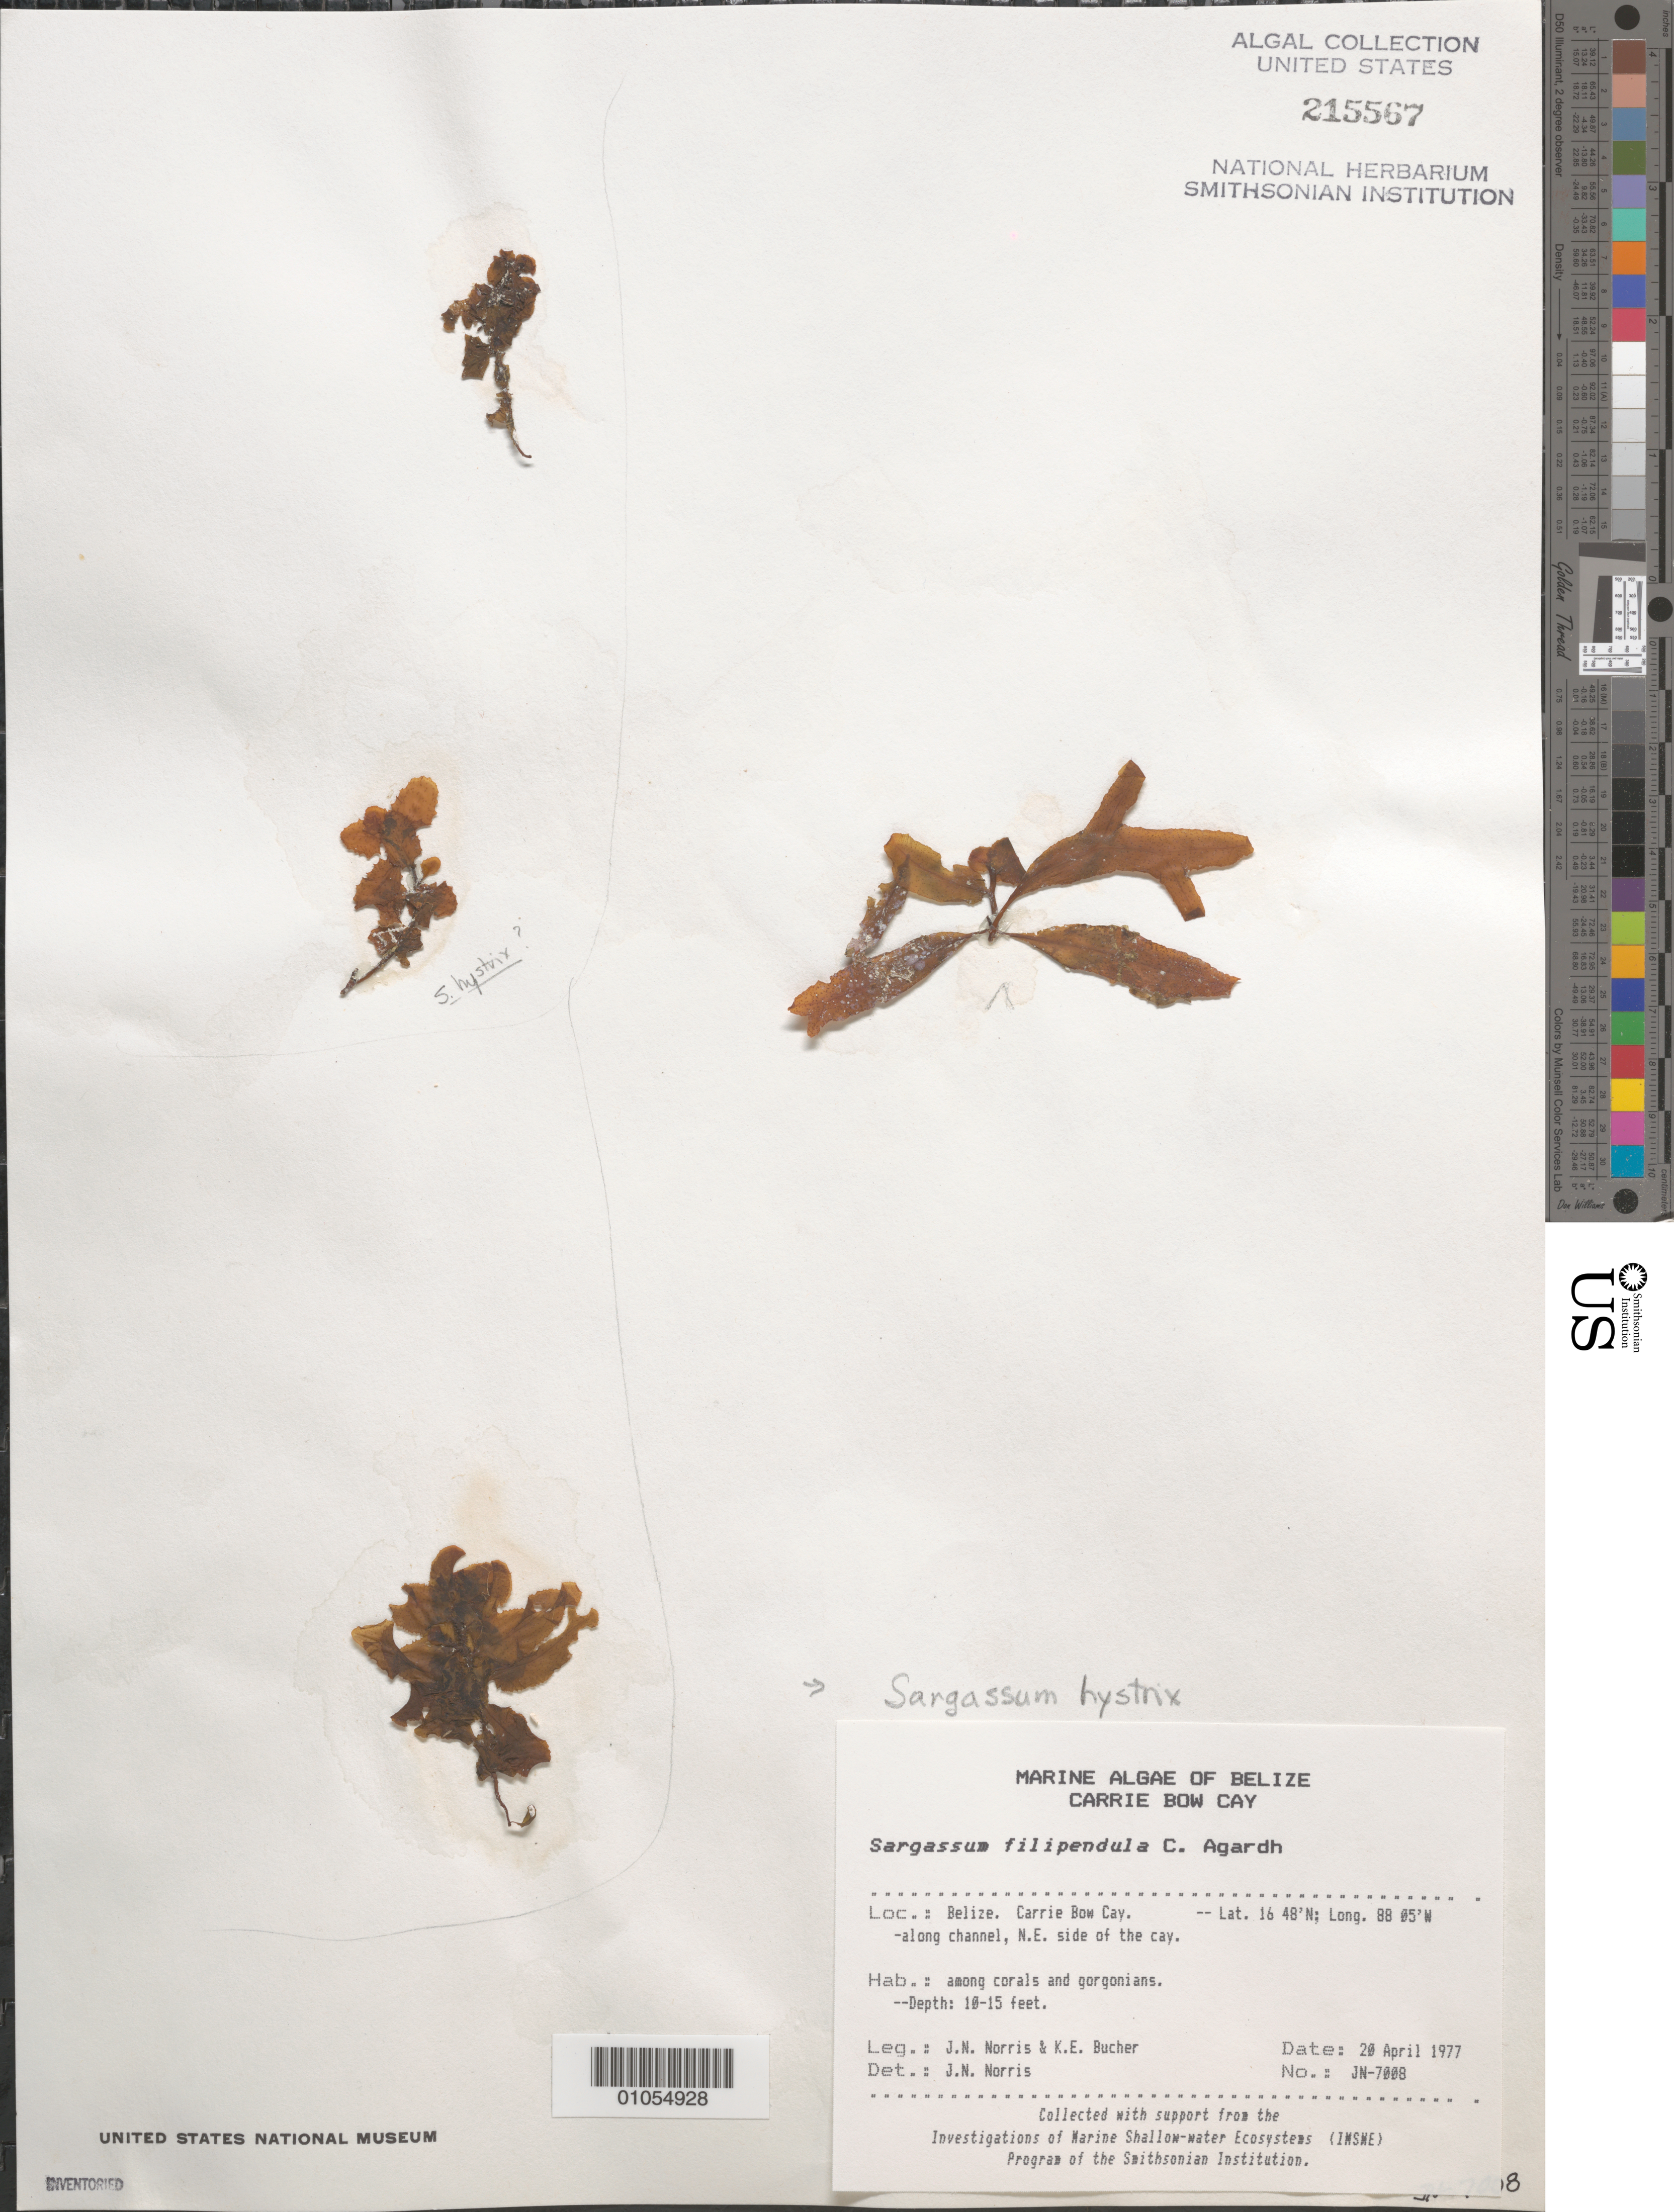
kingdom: Chromista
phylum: Ochrophyta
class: Phaeophyceae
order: Fucales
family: Sargassaceae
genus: Sargassum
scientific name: Sargassum hystrix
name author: J. Agardh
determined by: Norris, James N.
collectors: J. N. Norris & K. E. Bucher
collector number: JN-7008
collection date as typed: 20 Apr 1977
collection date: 1977-04-20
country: Belize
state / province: Stann Creek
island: Carrie Bow Cay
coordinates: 16 48'N, 88 05'W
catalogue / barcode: US 215567